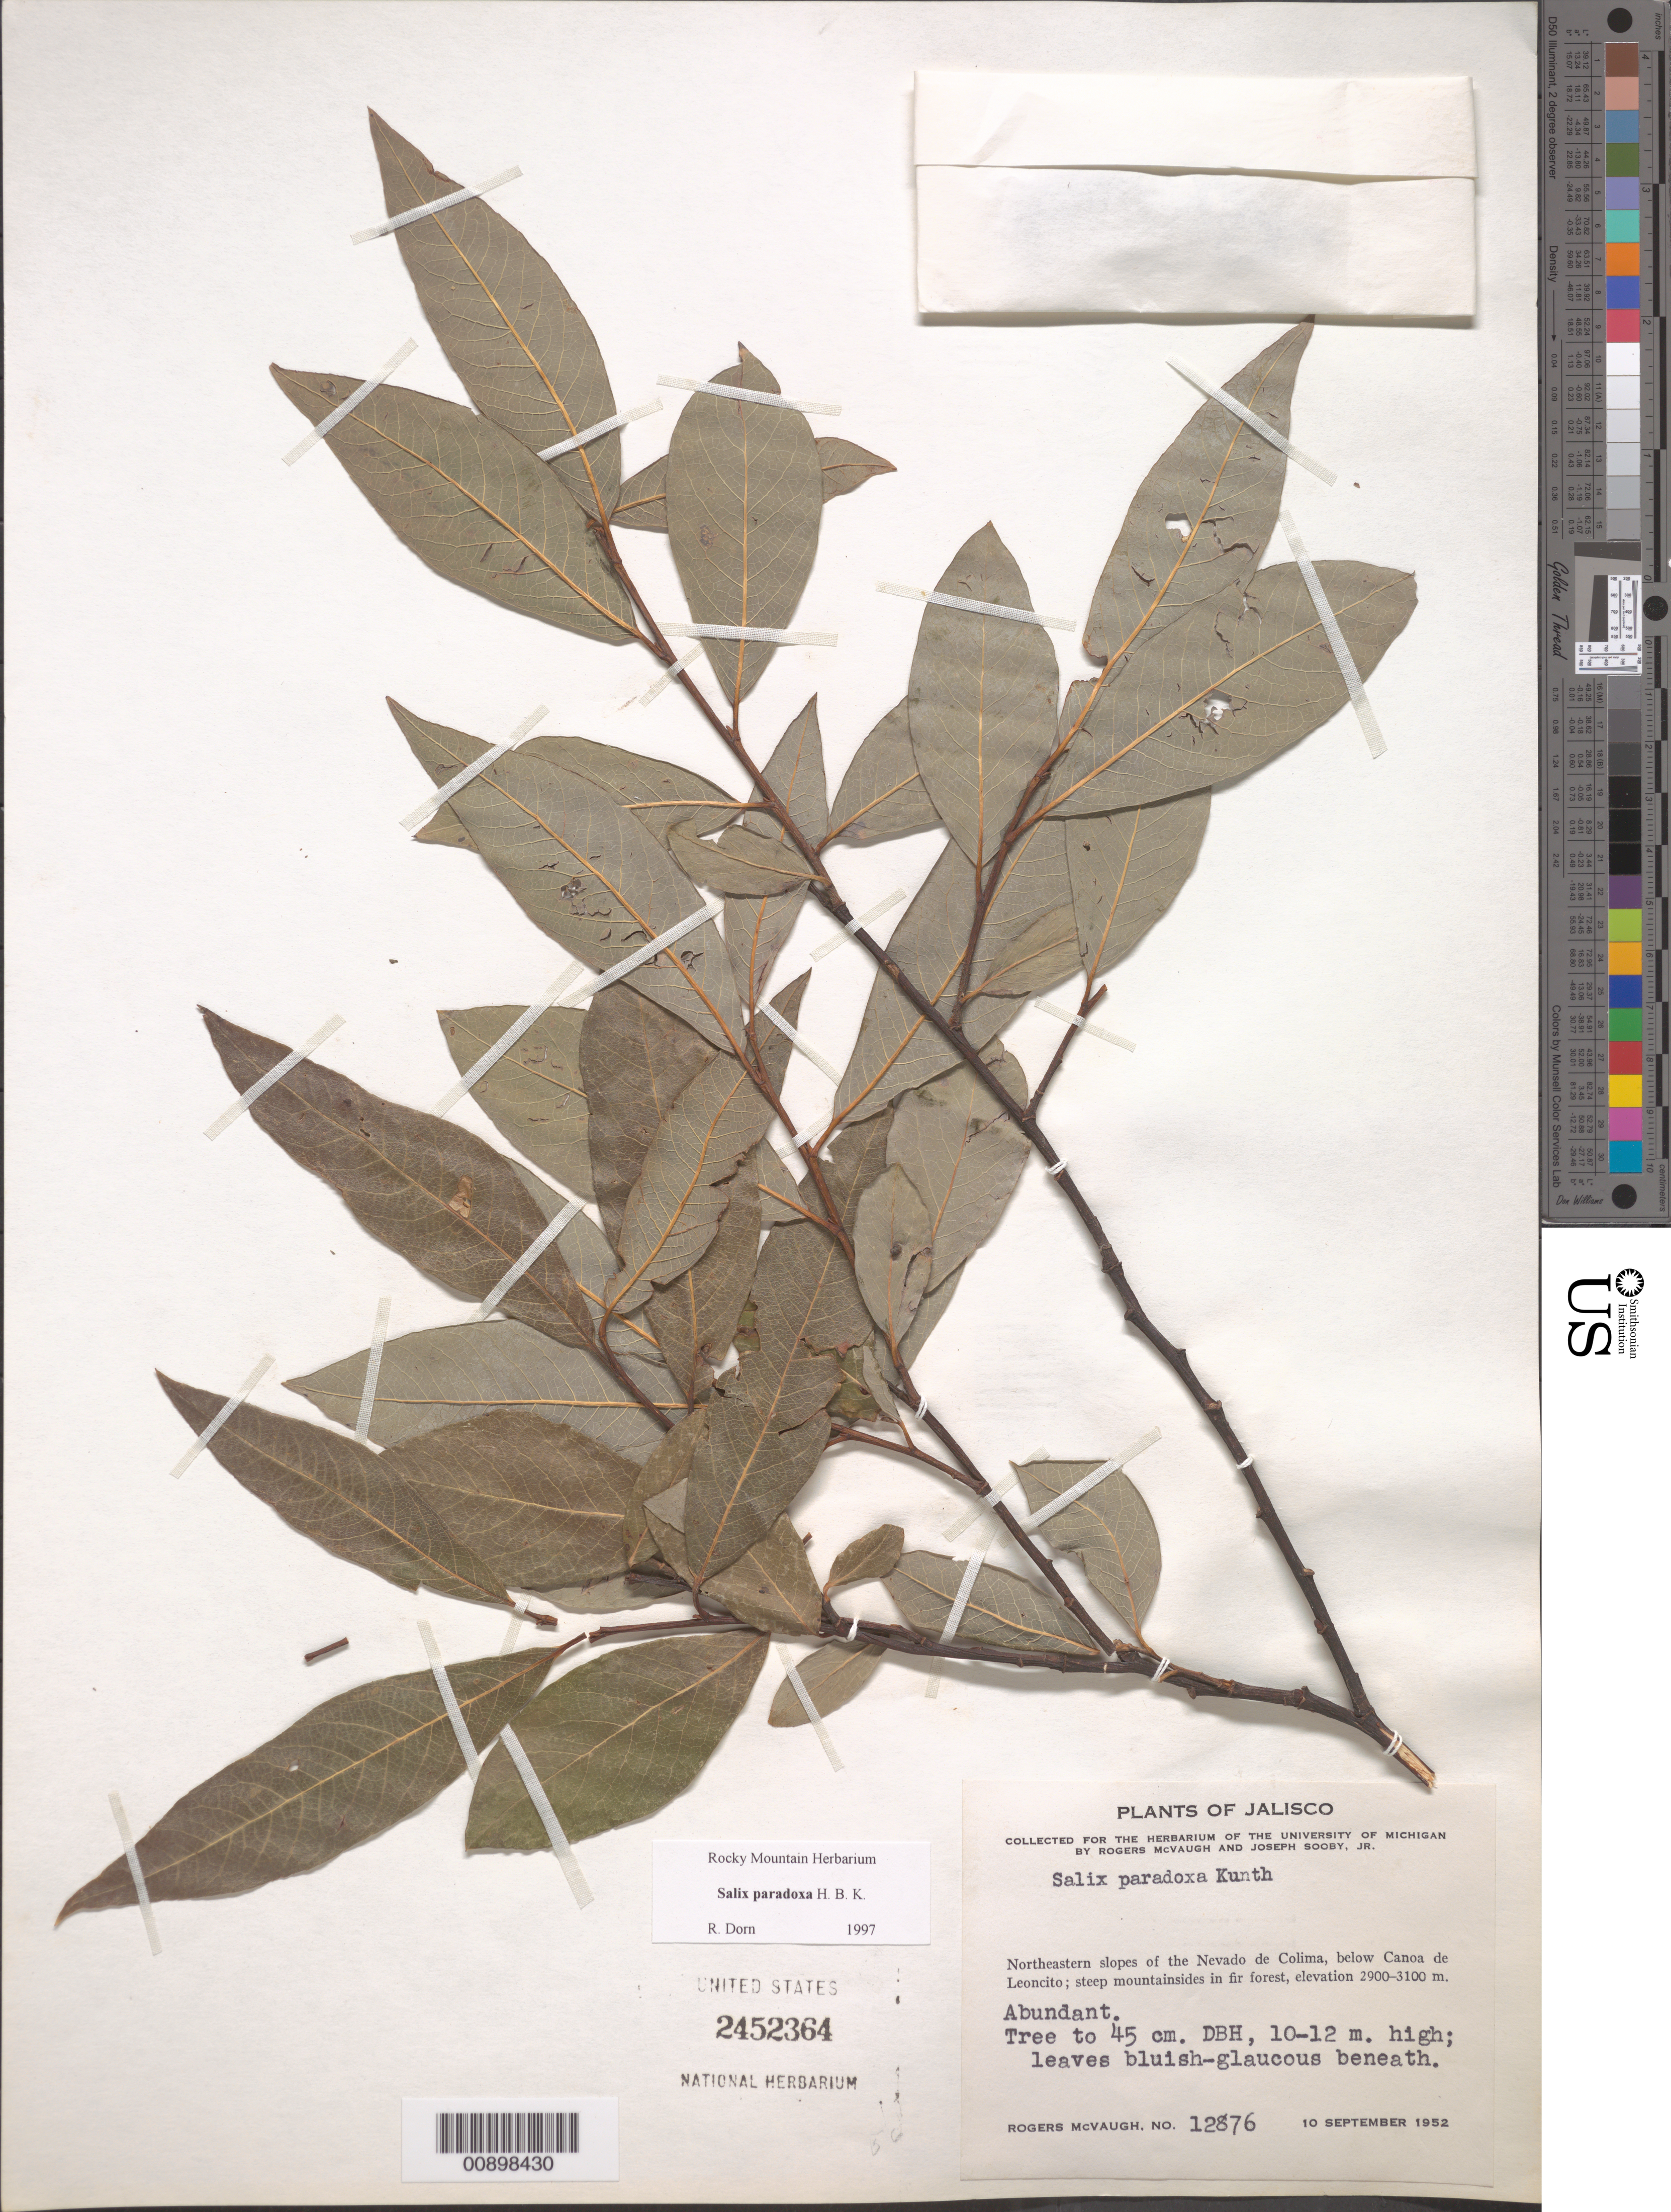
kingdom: Plantae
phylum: Tracheophyta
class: Magnoliopsida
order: Malpighiales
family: Salicaceae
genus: Salix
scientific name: Salix paradoxa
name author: Kunth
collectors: R. McVaugh & J. Sooby Jr.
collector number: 12876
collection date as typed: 10 Sep 1952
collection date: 1952-09-10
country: Mexico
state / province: Jalisco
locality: Northeastern slopes of the Nevado de Colima, below Canoa de Leoncito.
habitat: Steep mountainsides in fir forest.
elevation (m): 3100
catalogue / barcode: US 2452364